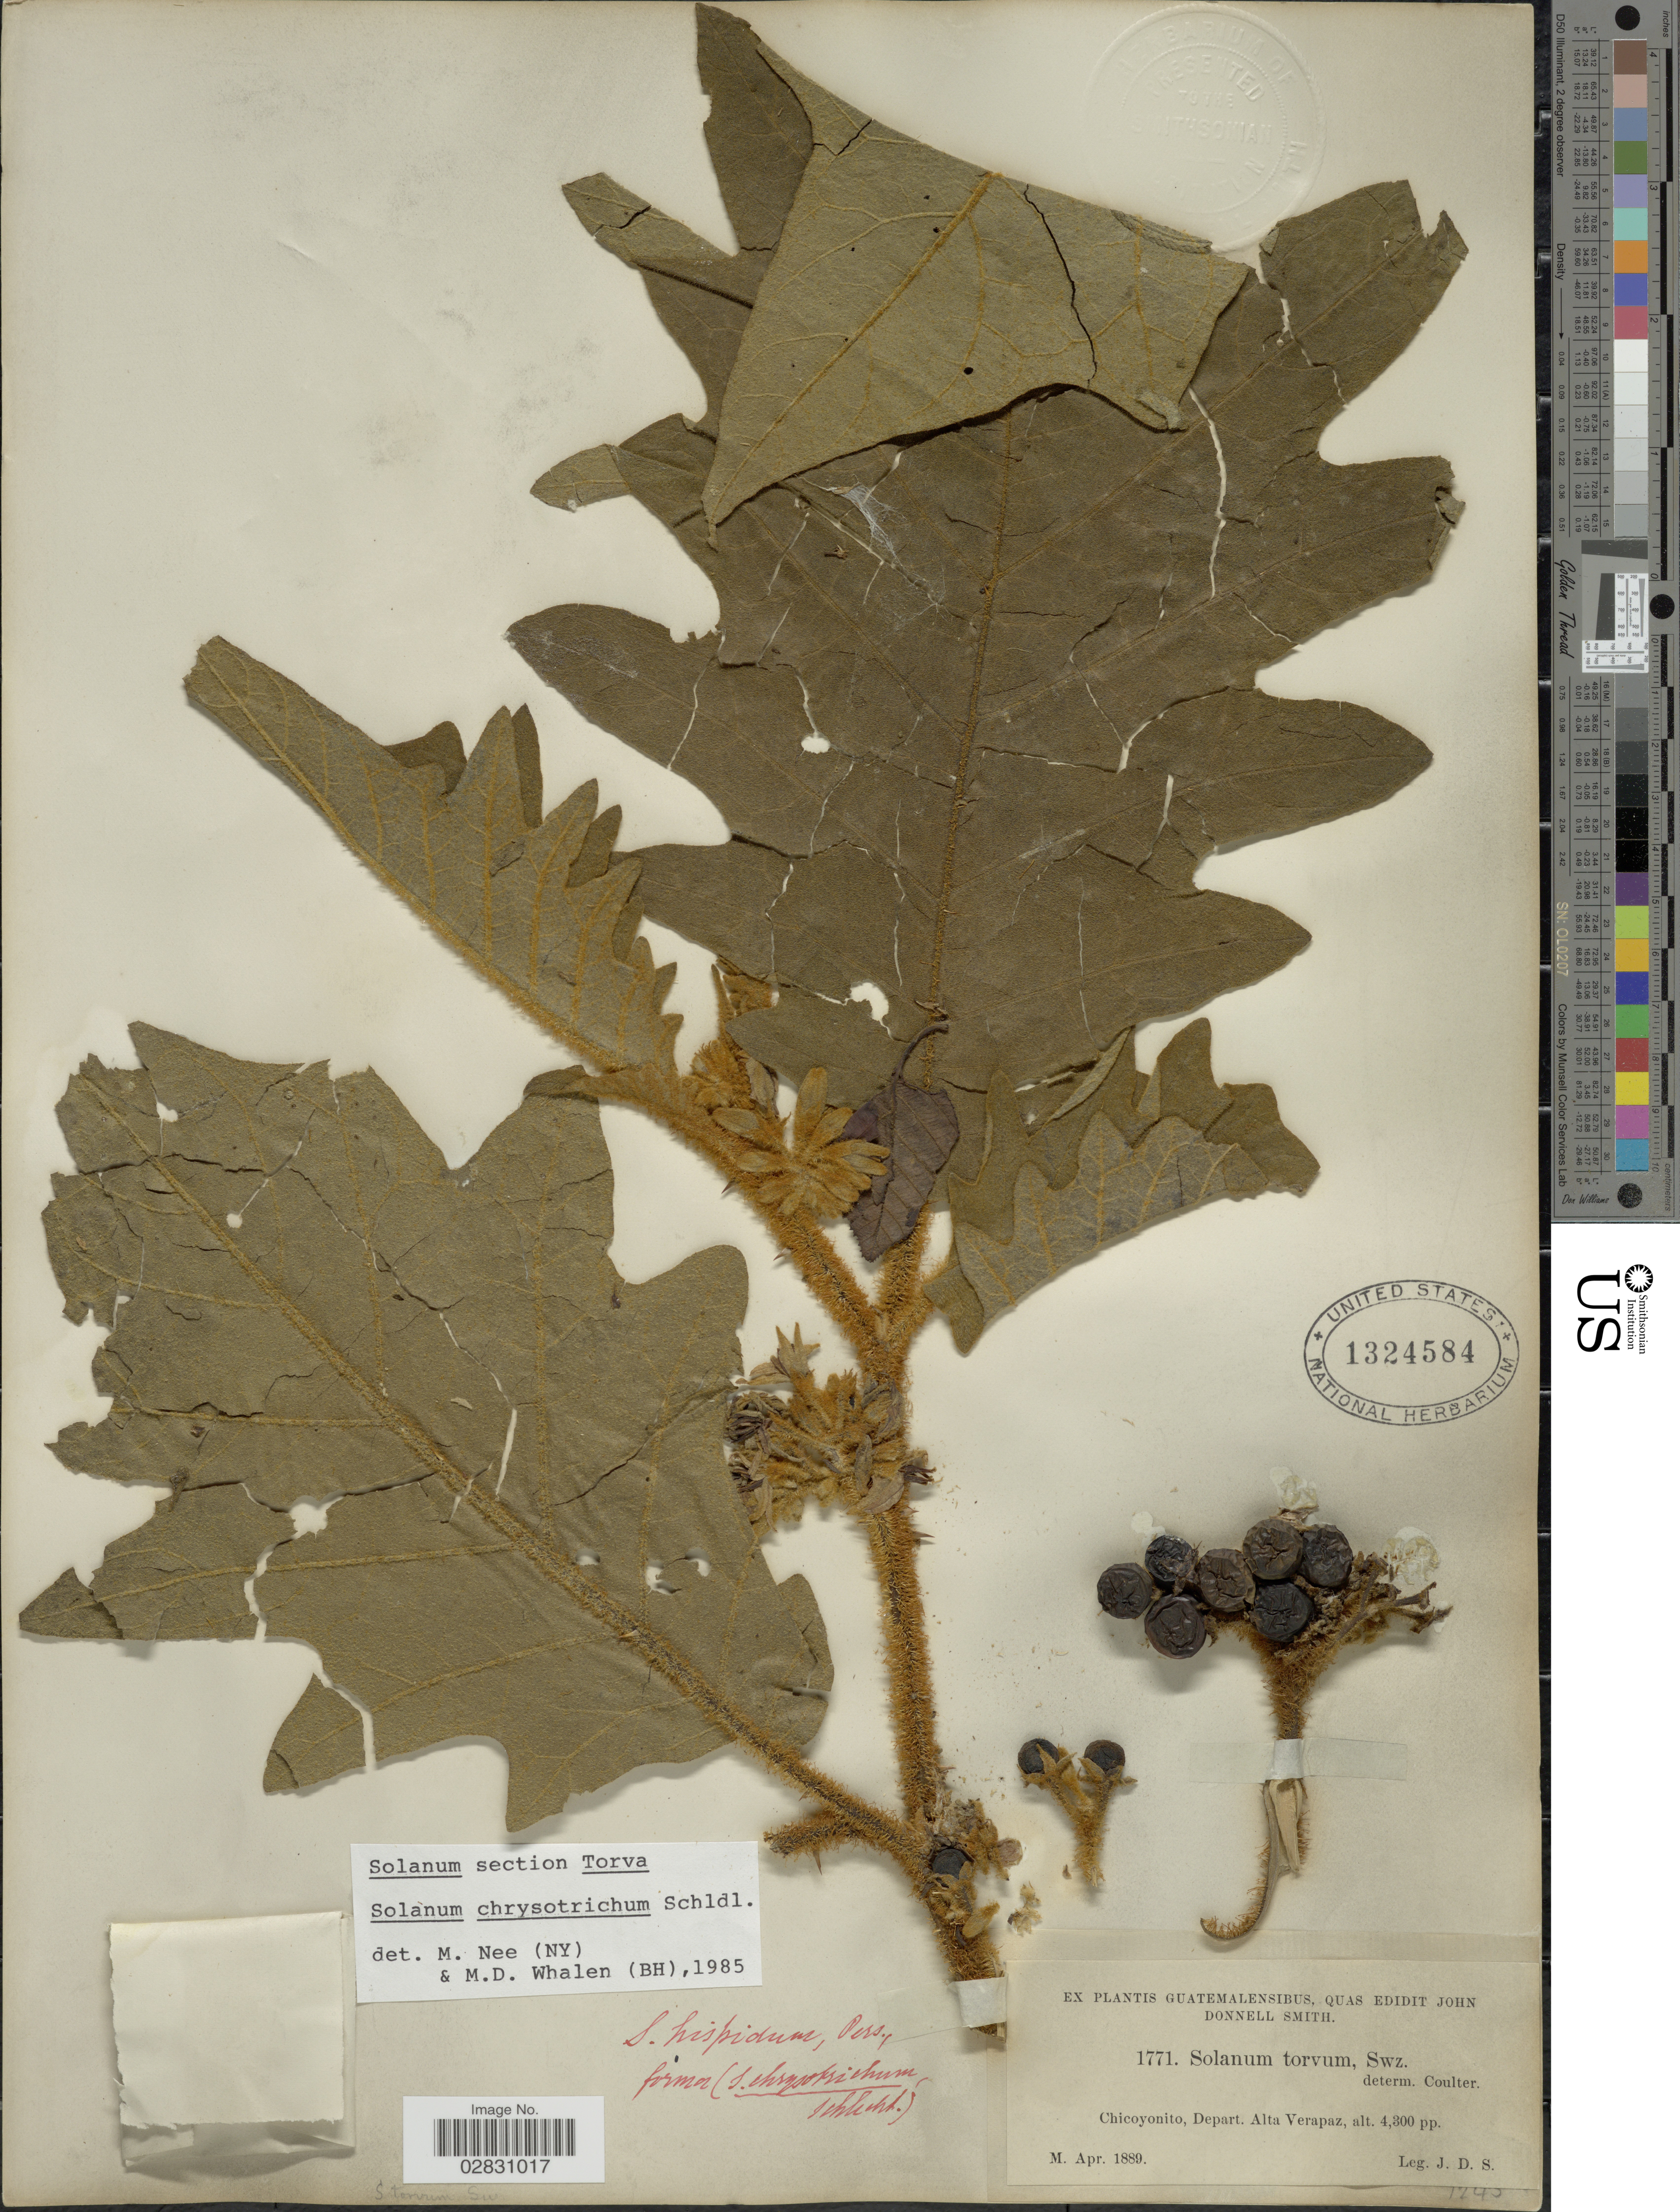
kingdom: Plantae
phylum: Tracheophyta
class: Magnoliopsida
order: Solanales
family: Solanaceae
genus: Solanum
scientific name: Solanum chrysotrichum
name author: Schltdl.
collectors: J. Donnell Smith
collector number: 1771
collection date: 1889-04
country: Guatemala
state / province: Alta Verapaz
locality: Chicoyonito, Depart. Alta Verapaz.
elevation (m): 1311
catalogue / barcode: US 1324584